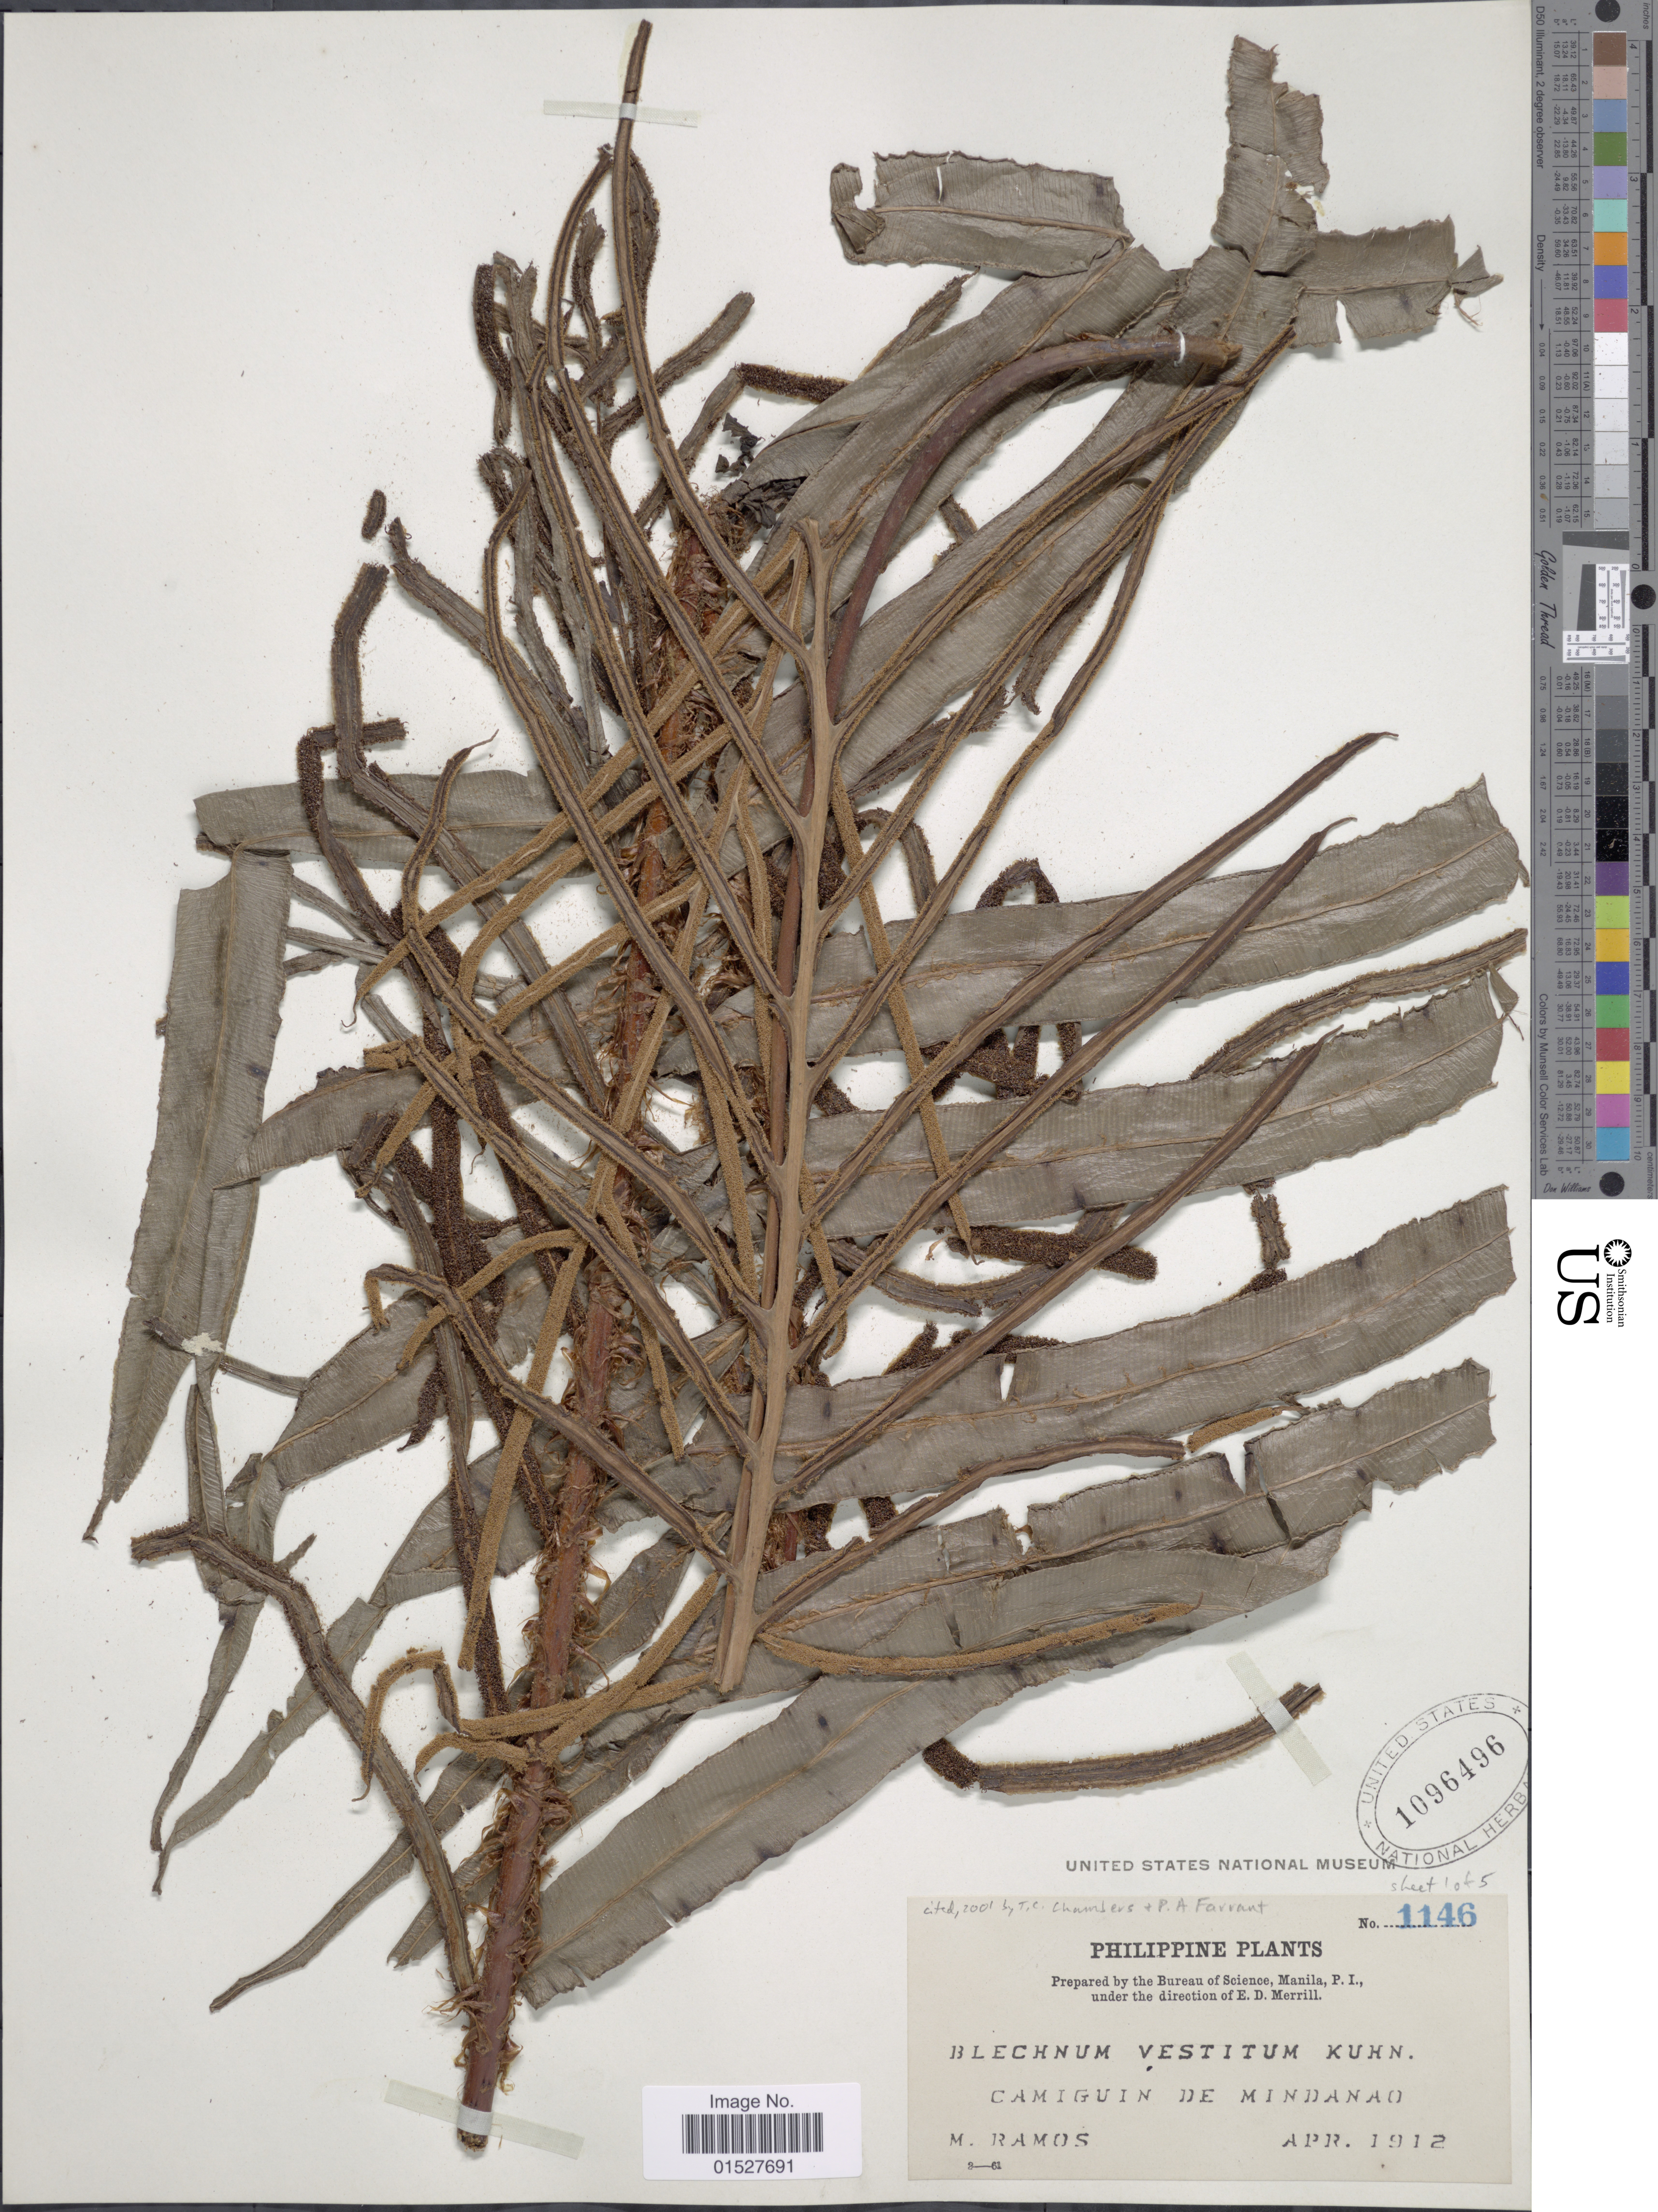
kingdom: Plantae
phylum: Tracheophyta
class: Polypodiopsida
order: Polypodiales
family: Blechnaceae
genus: Blechnum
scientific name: Blechnum vestitum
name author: (Blume) Kuhn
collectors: M. Ramos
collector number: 1146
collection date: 1912-04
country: Philippines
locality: Camiguin de Mindanao.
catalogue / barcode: US 1096496